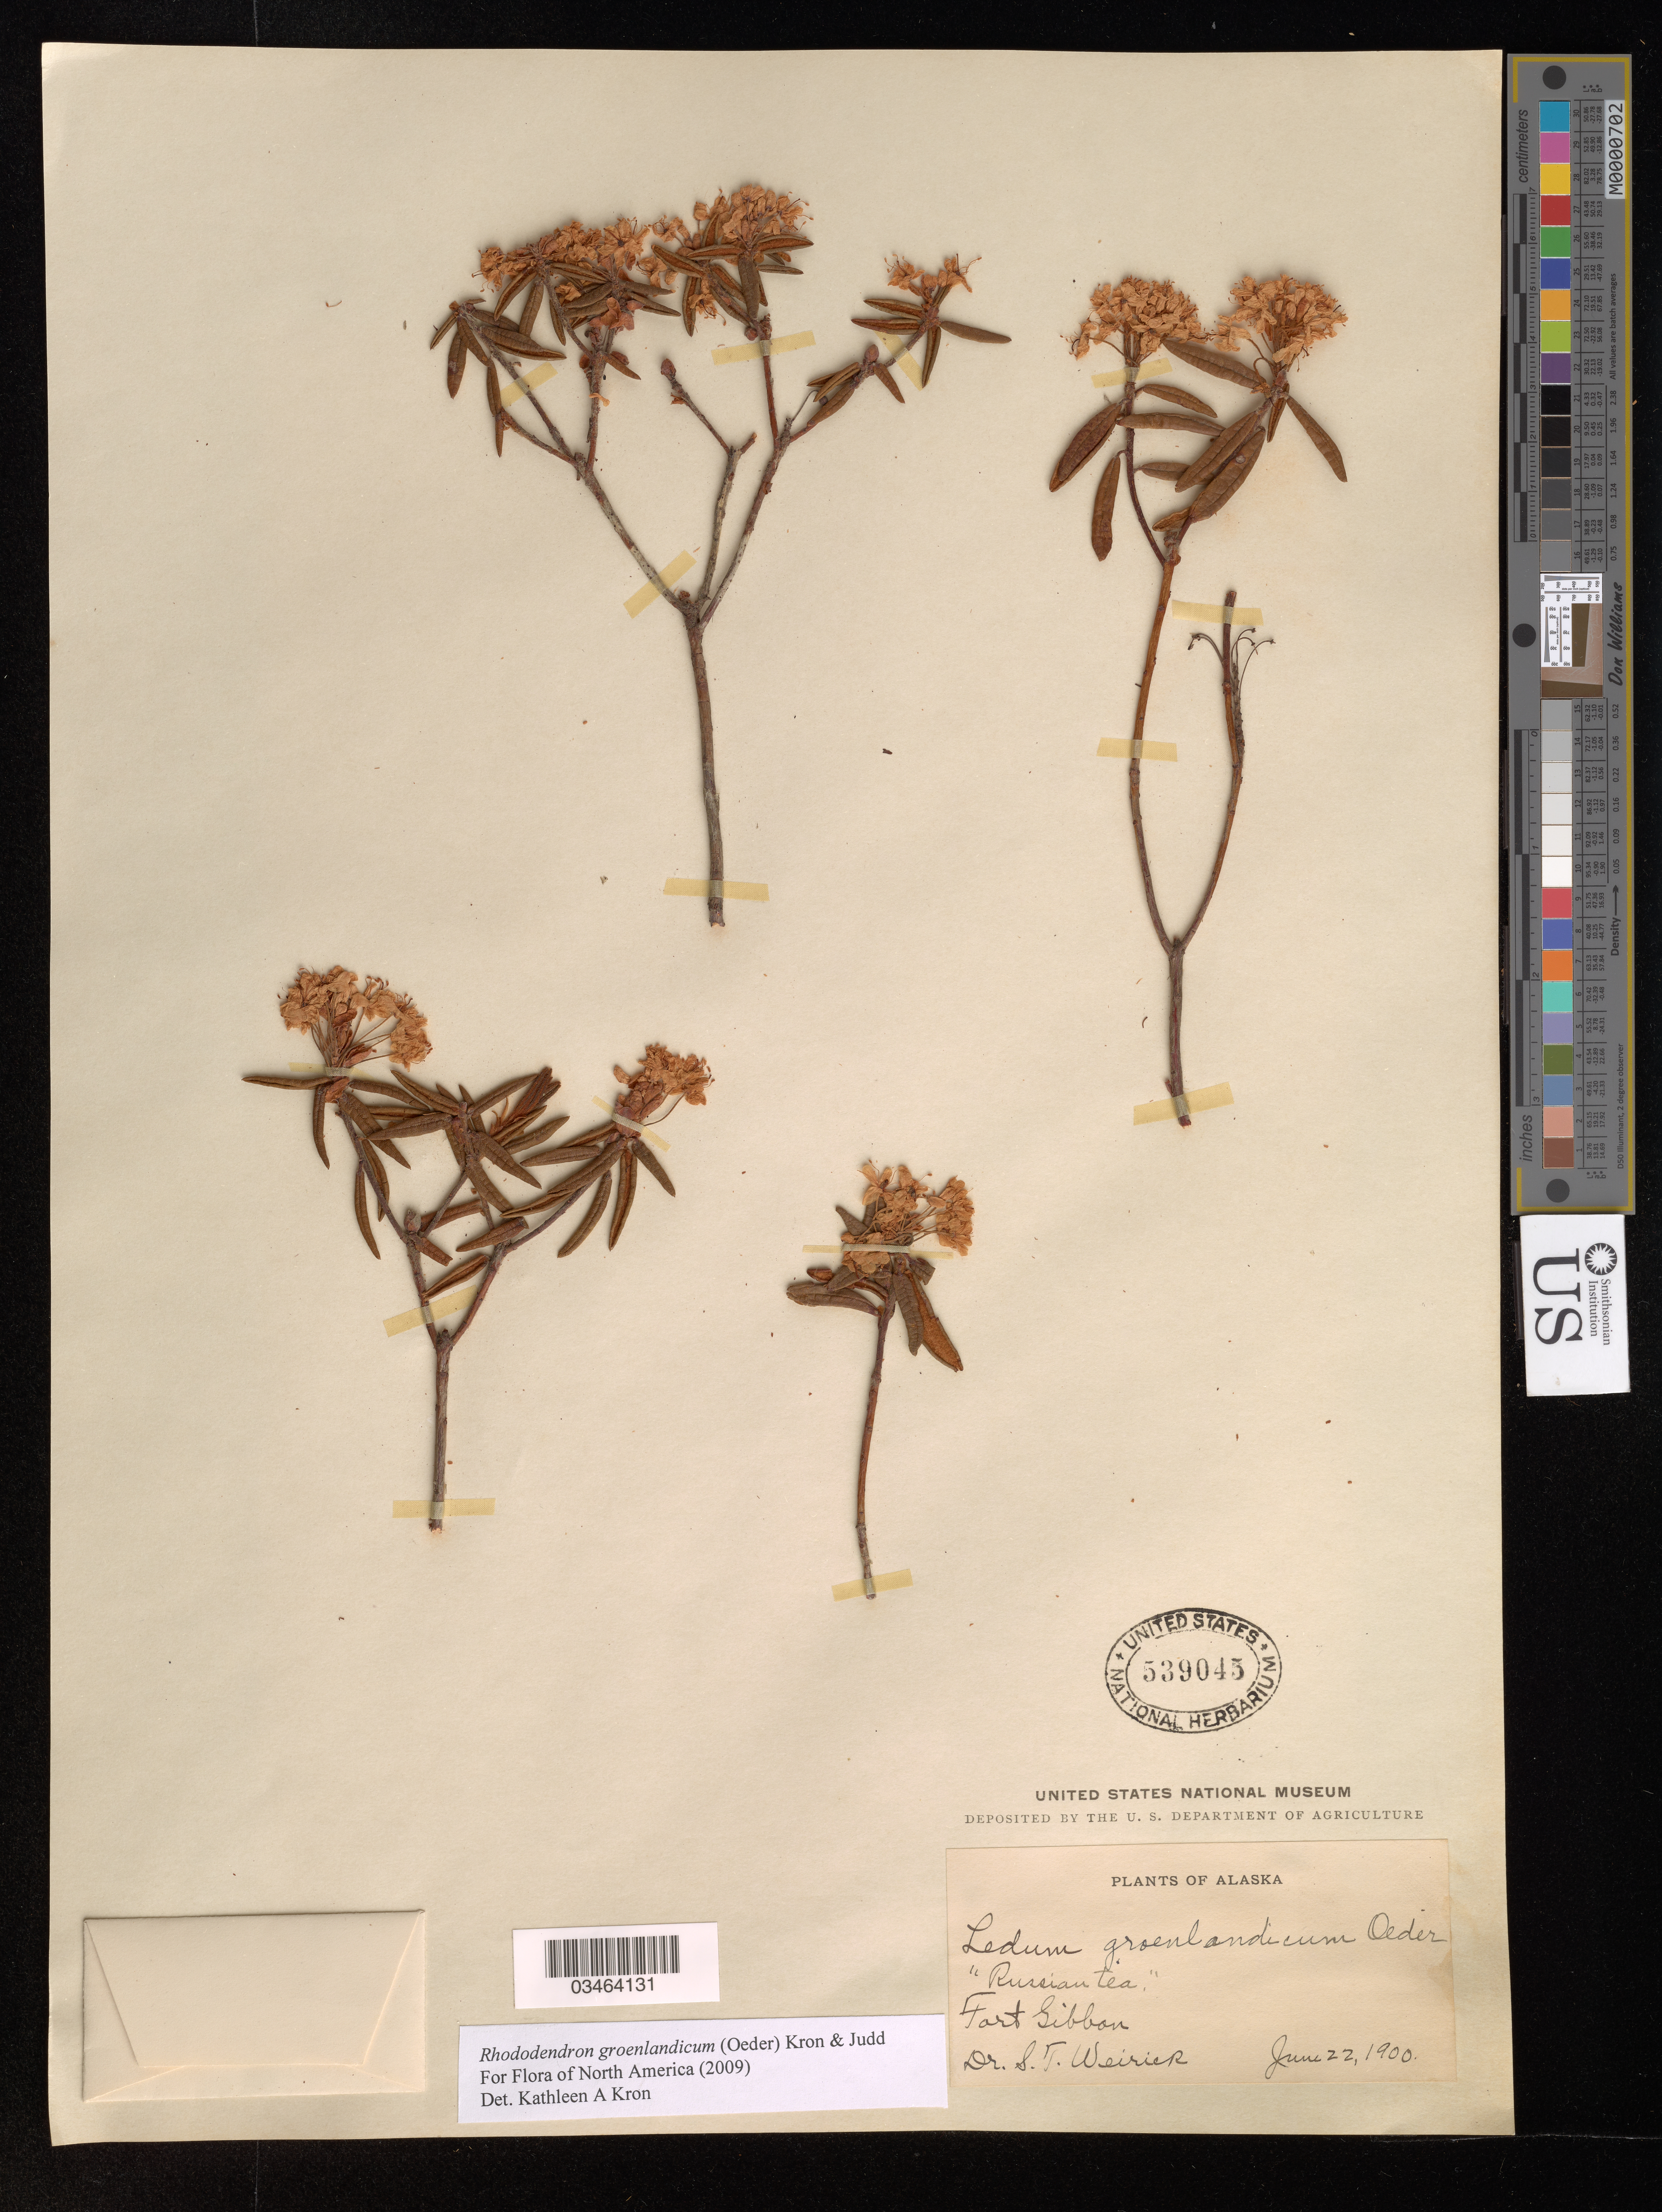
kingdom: Plantae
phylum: Tracheophyta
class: Magnoliopsida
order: Ericales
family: Ericaceae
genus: Rhododendron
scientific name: Rhododendron groenlandicum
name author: (Oeder) Kron & Judd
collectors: S. Weirick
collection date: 1900-06-22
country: United States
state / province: Alaska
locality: Fort Gibbon.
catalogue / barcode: US 539045